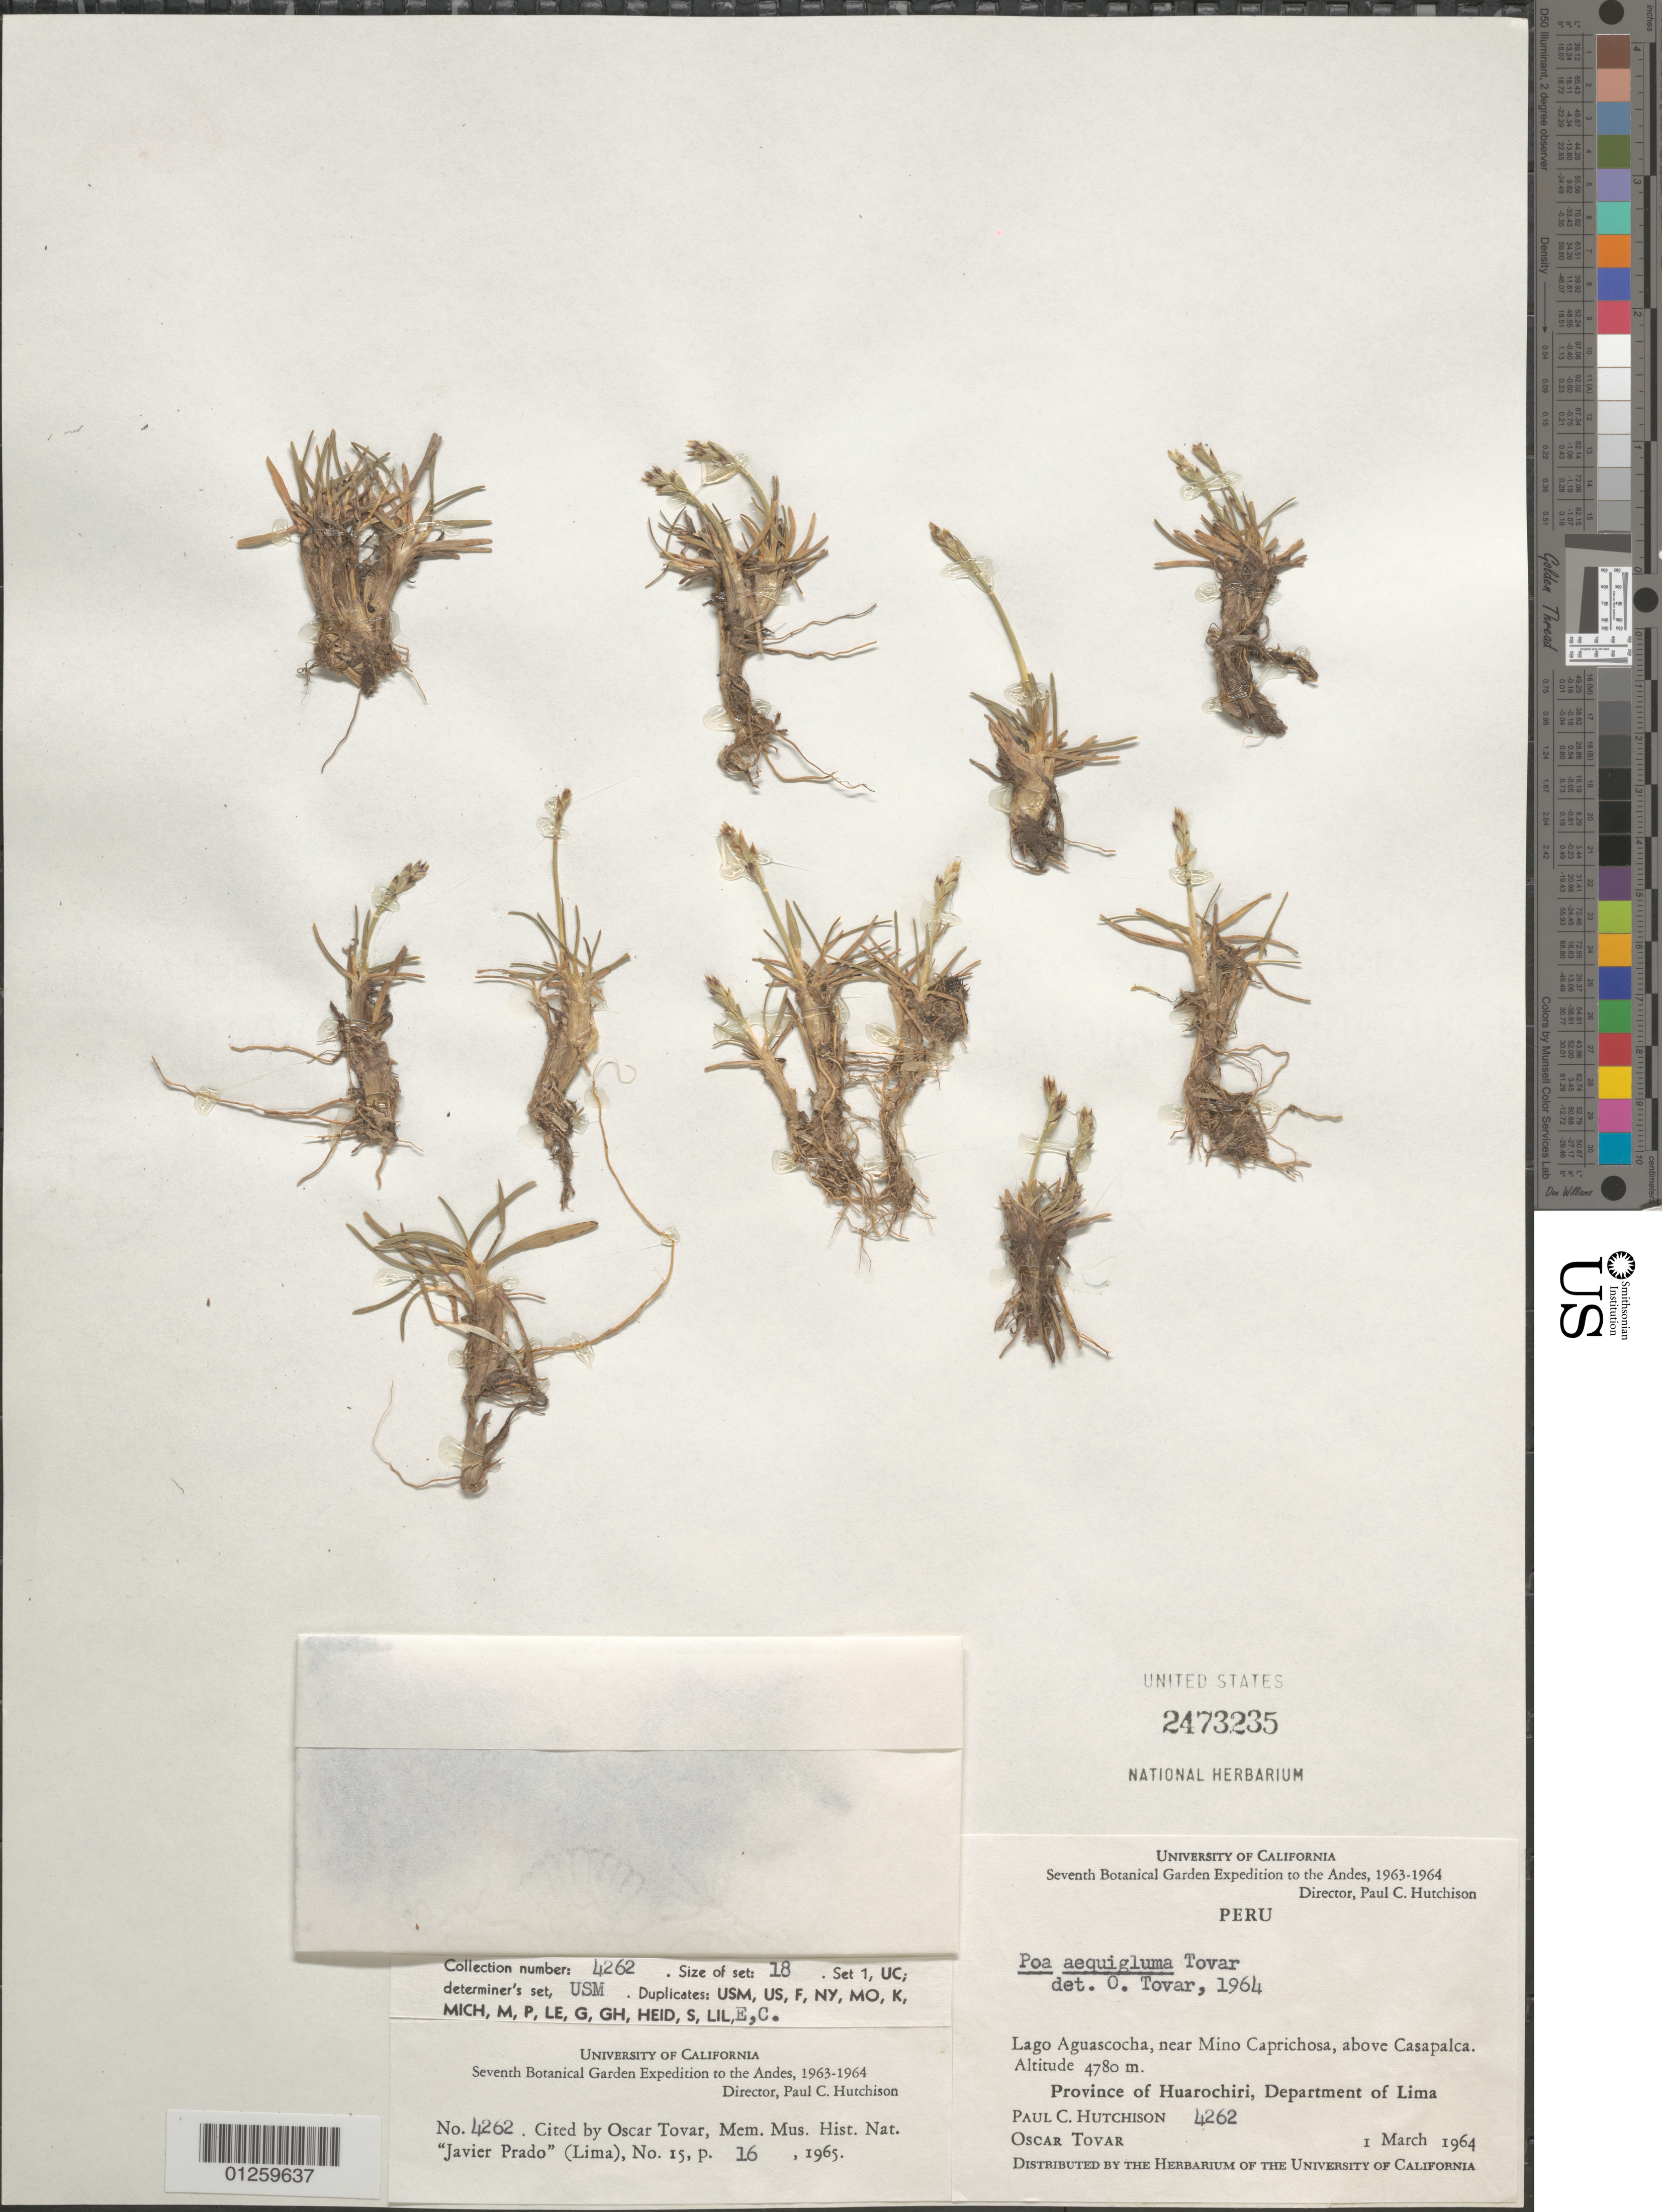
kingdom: Plantae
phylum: Tracheophyta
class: Liliopsida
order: Poales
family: Poaceae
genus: Poa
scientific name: Poa aequigluma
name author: Tovar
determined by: Soreng, Robert J., Research Associate (BOT), Smithsonian Institution - National Museum of Natural History (UNITED STATES)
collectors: P. C. Hutchison & Ó. Tovar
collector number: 4262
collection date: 1964-03-01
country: Peru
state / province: Lima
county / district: Huarochirí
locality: Lago Aguascocha, near Mino Caprichosa, above Casapalca.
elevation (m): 4780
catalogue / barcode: US 2473235